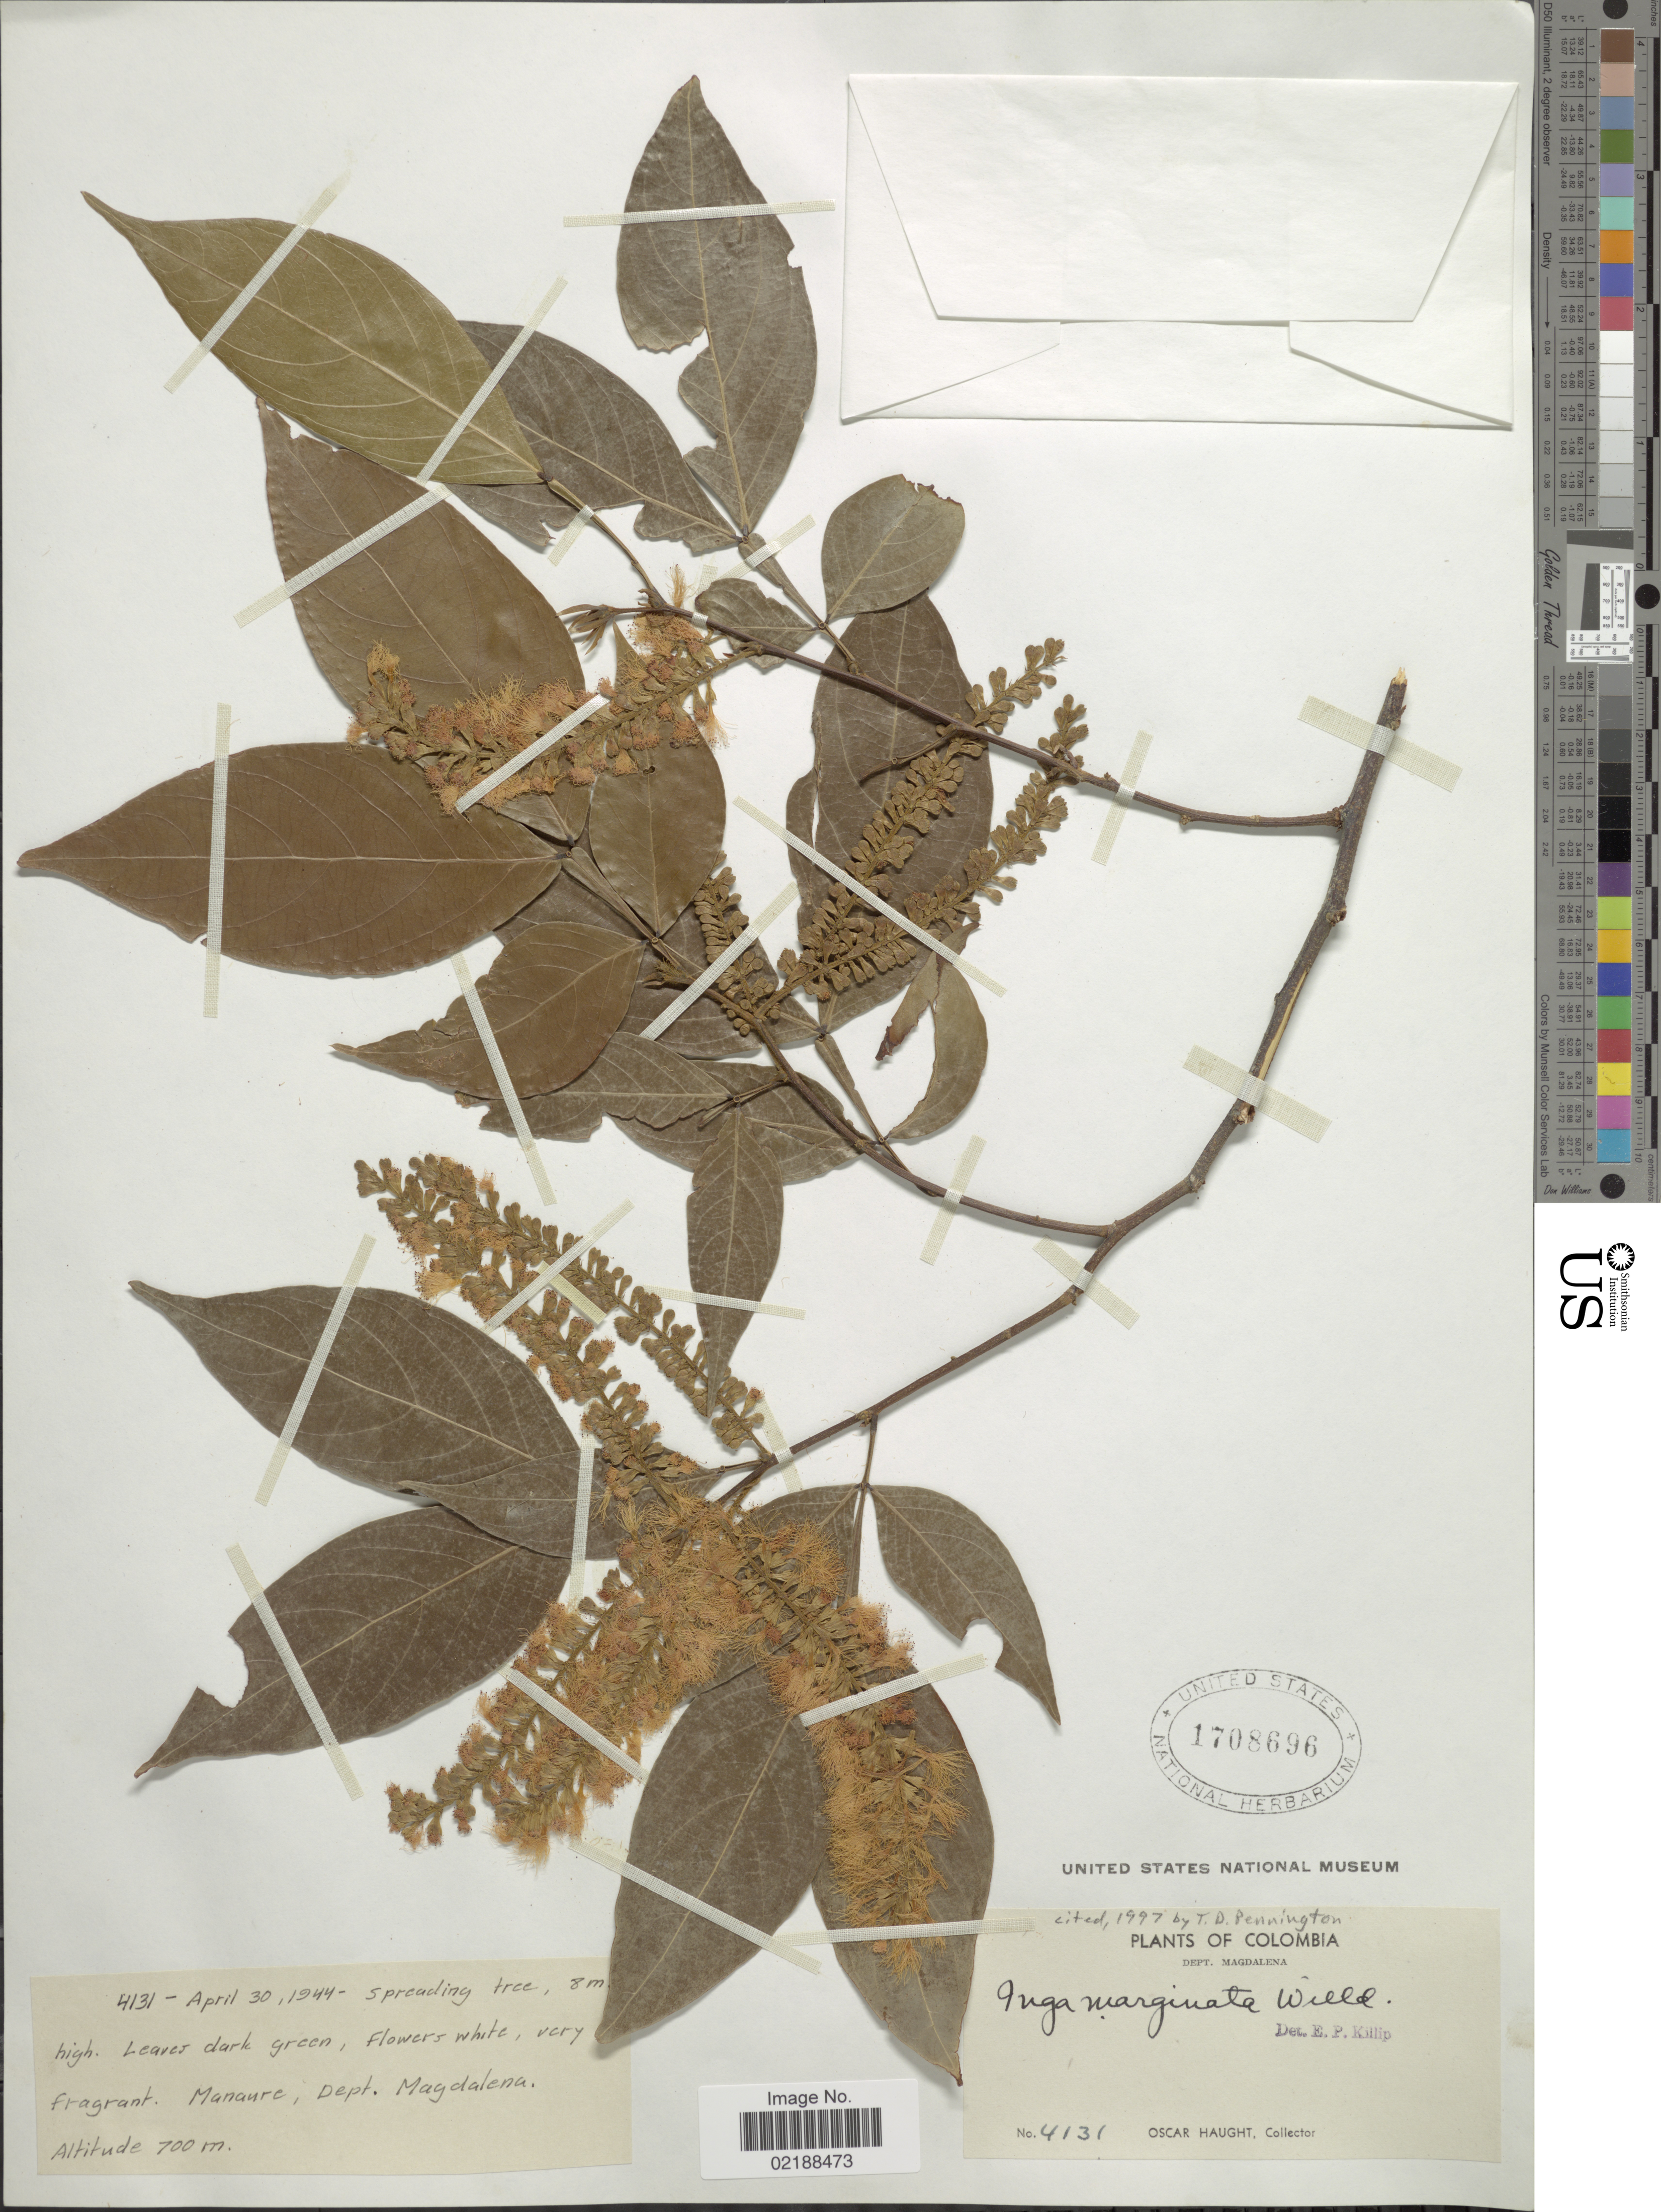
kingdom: Plantae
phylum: Tracheophyta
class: Magnoliopsida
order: Fabales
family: Fabaceae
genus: Inga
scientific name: Inga marginata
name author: Willd.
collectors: O. L. Haught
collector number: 4131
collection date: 1944-04-30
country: Colombia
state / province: Magdalena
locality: Manaure, Dept. Magdalena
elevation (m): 700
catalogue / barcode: US 1708696